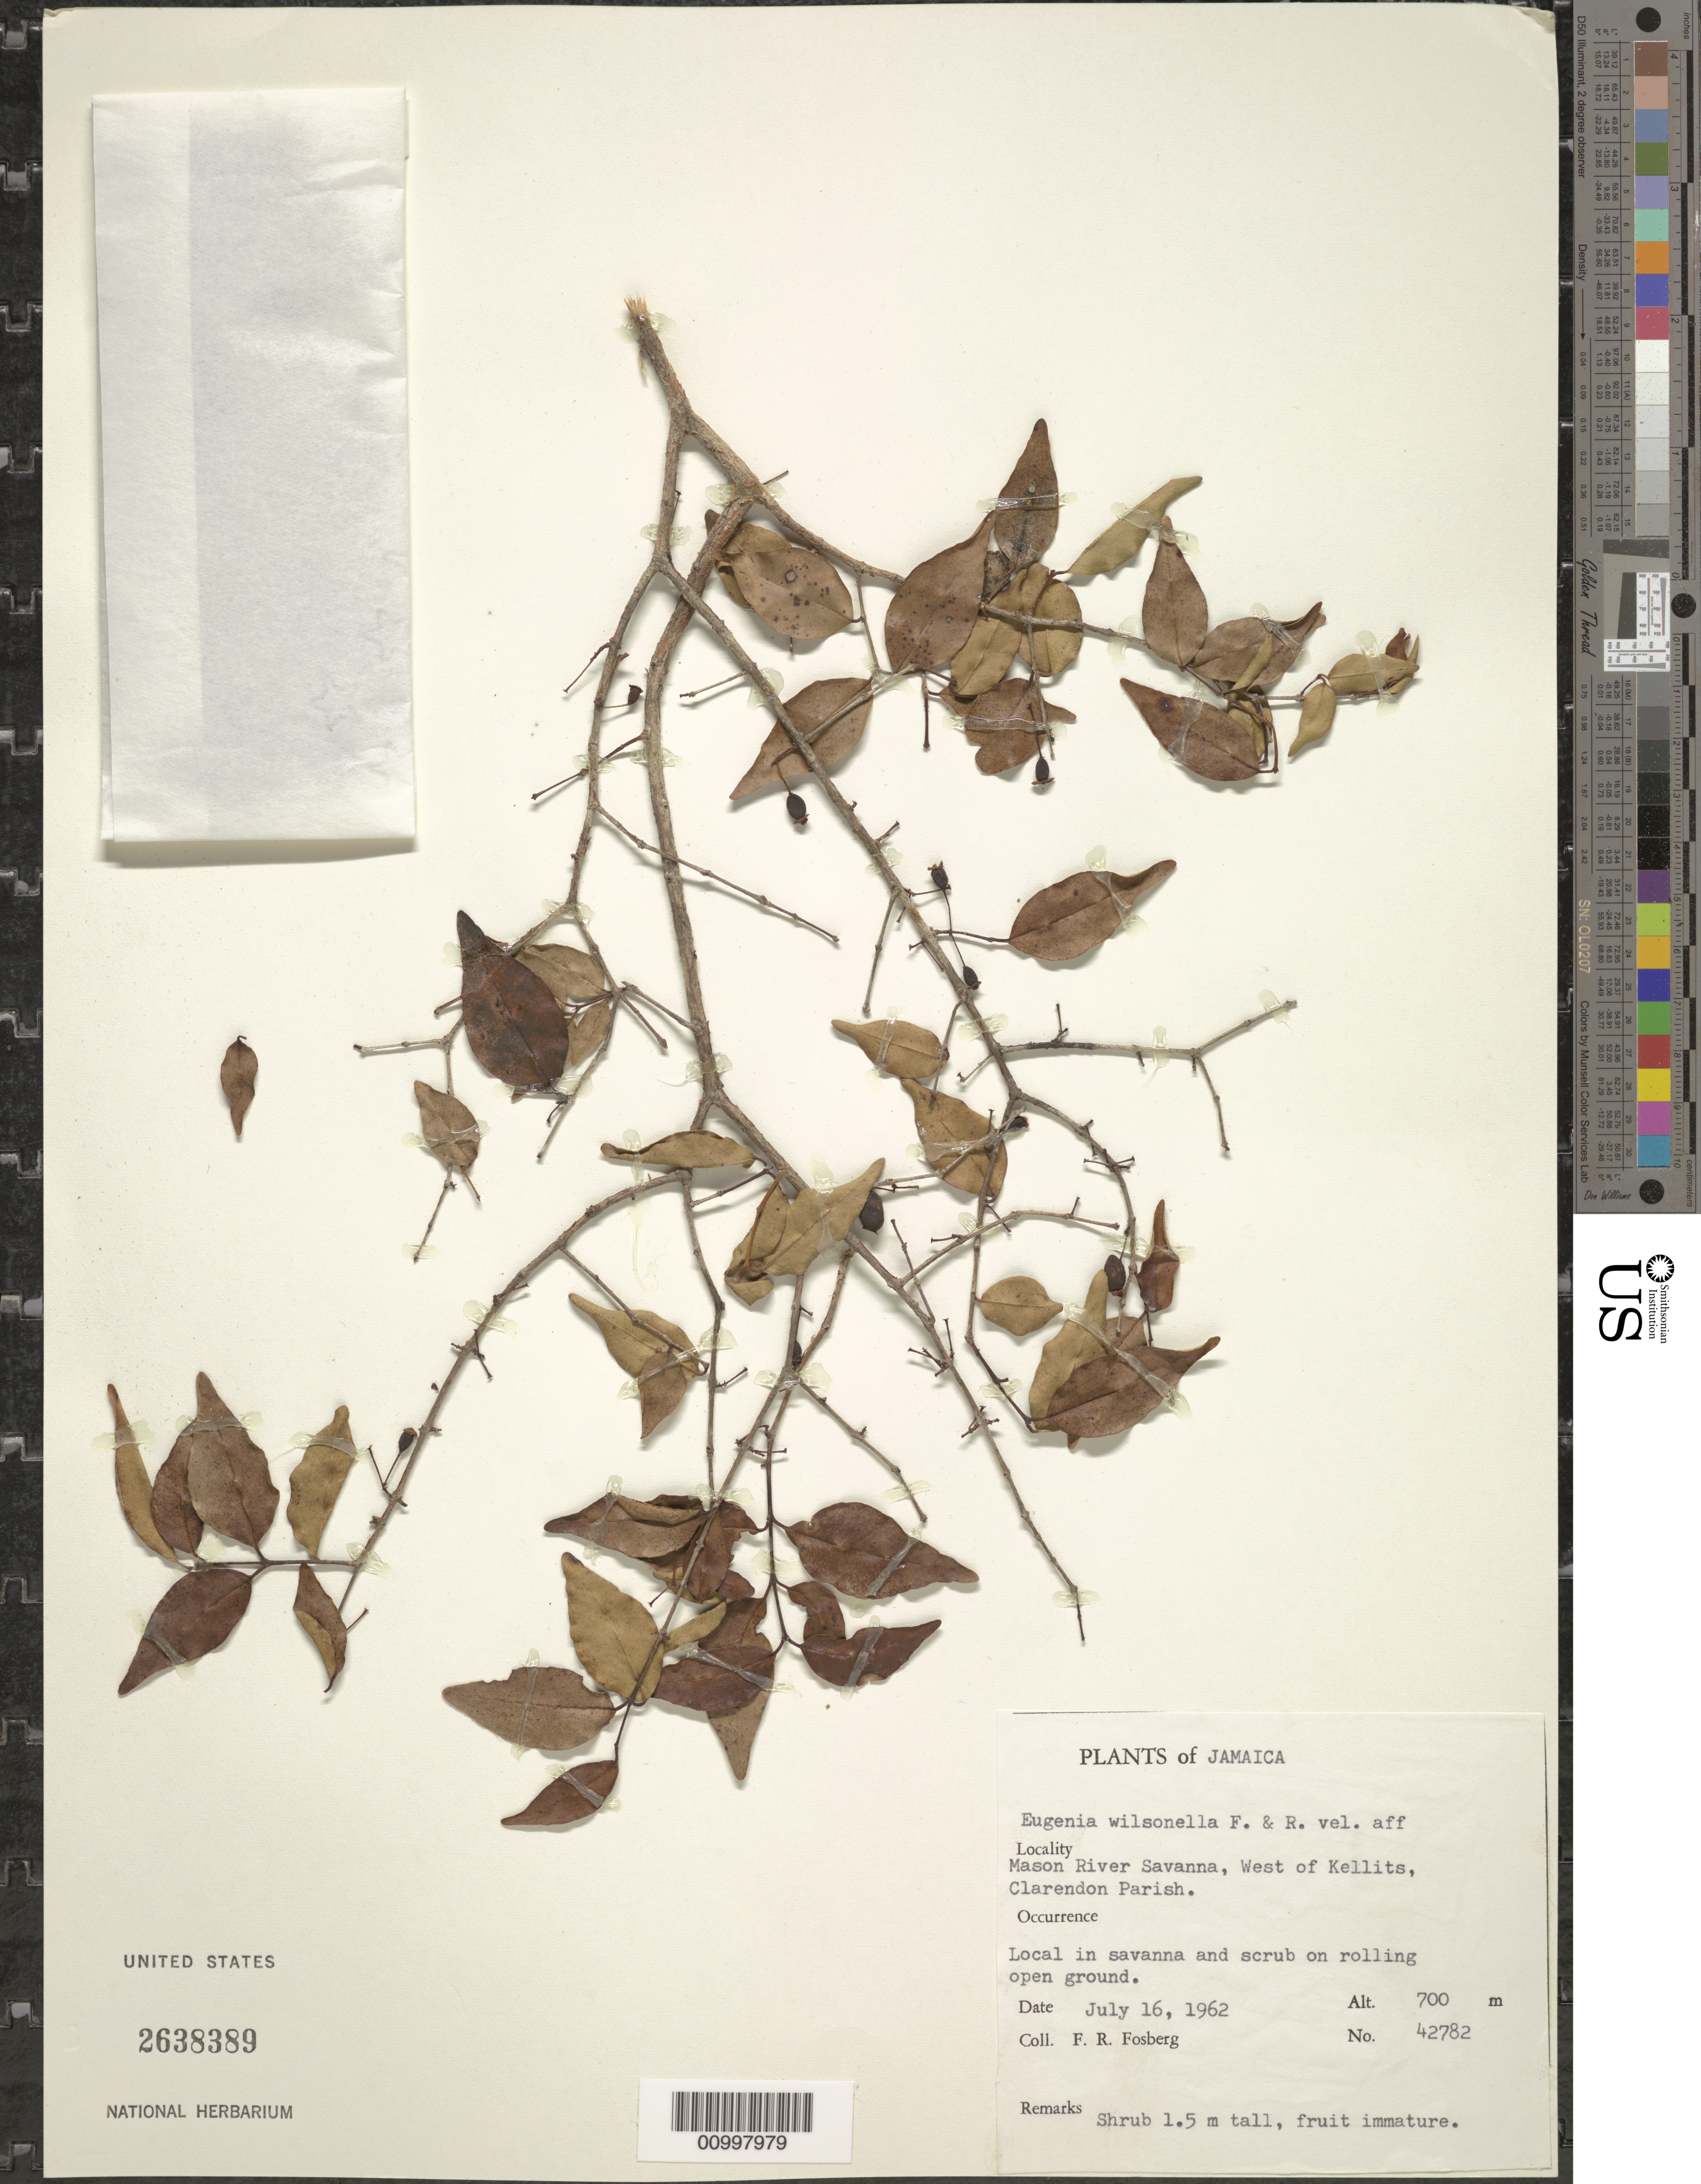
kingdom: Plantae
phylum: Tracheophyta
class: Magnoliopsida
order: Myrtales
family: Myrtaceae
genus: Eugenia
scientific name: Eugenia wilsonella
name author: Fawc. & Rendle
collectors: F. R. Fosberg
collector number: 42782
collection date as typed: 16 Jul 1962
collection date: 1962-07-16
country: Jamaica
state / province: Clarendon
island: Jamaica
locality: Mason River Savanna, west of Kellits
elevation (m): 700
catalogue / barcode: US 2638389